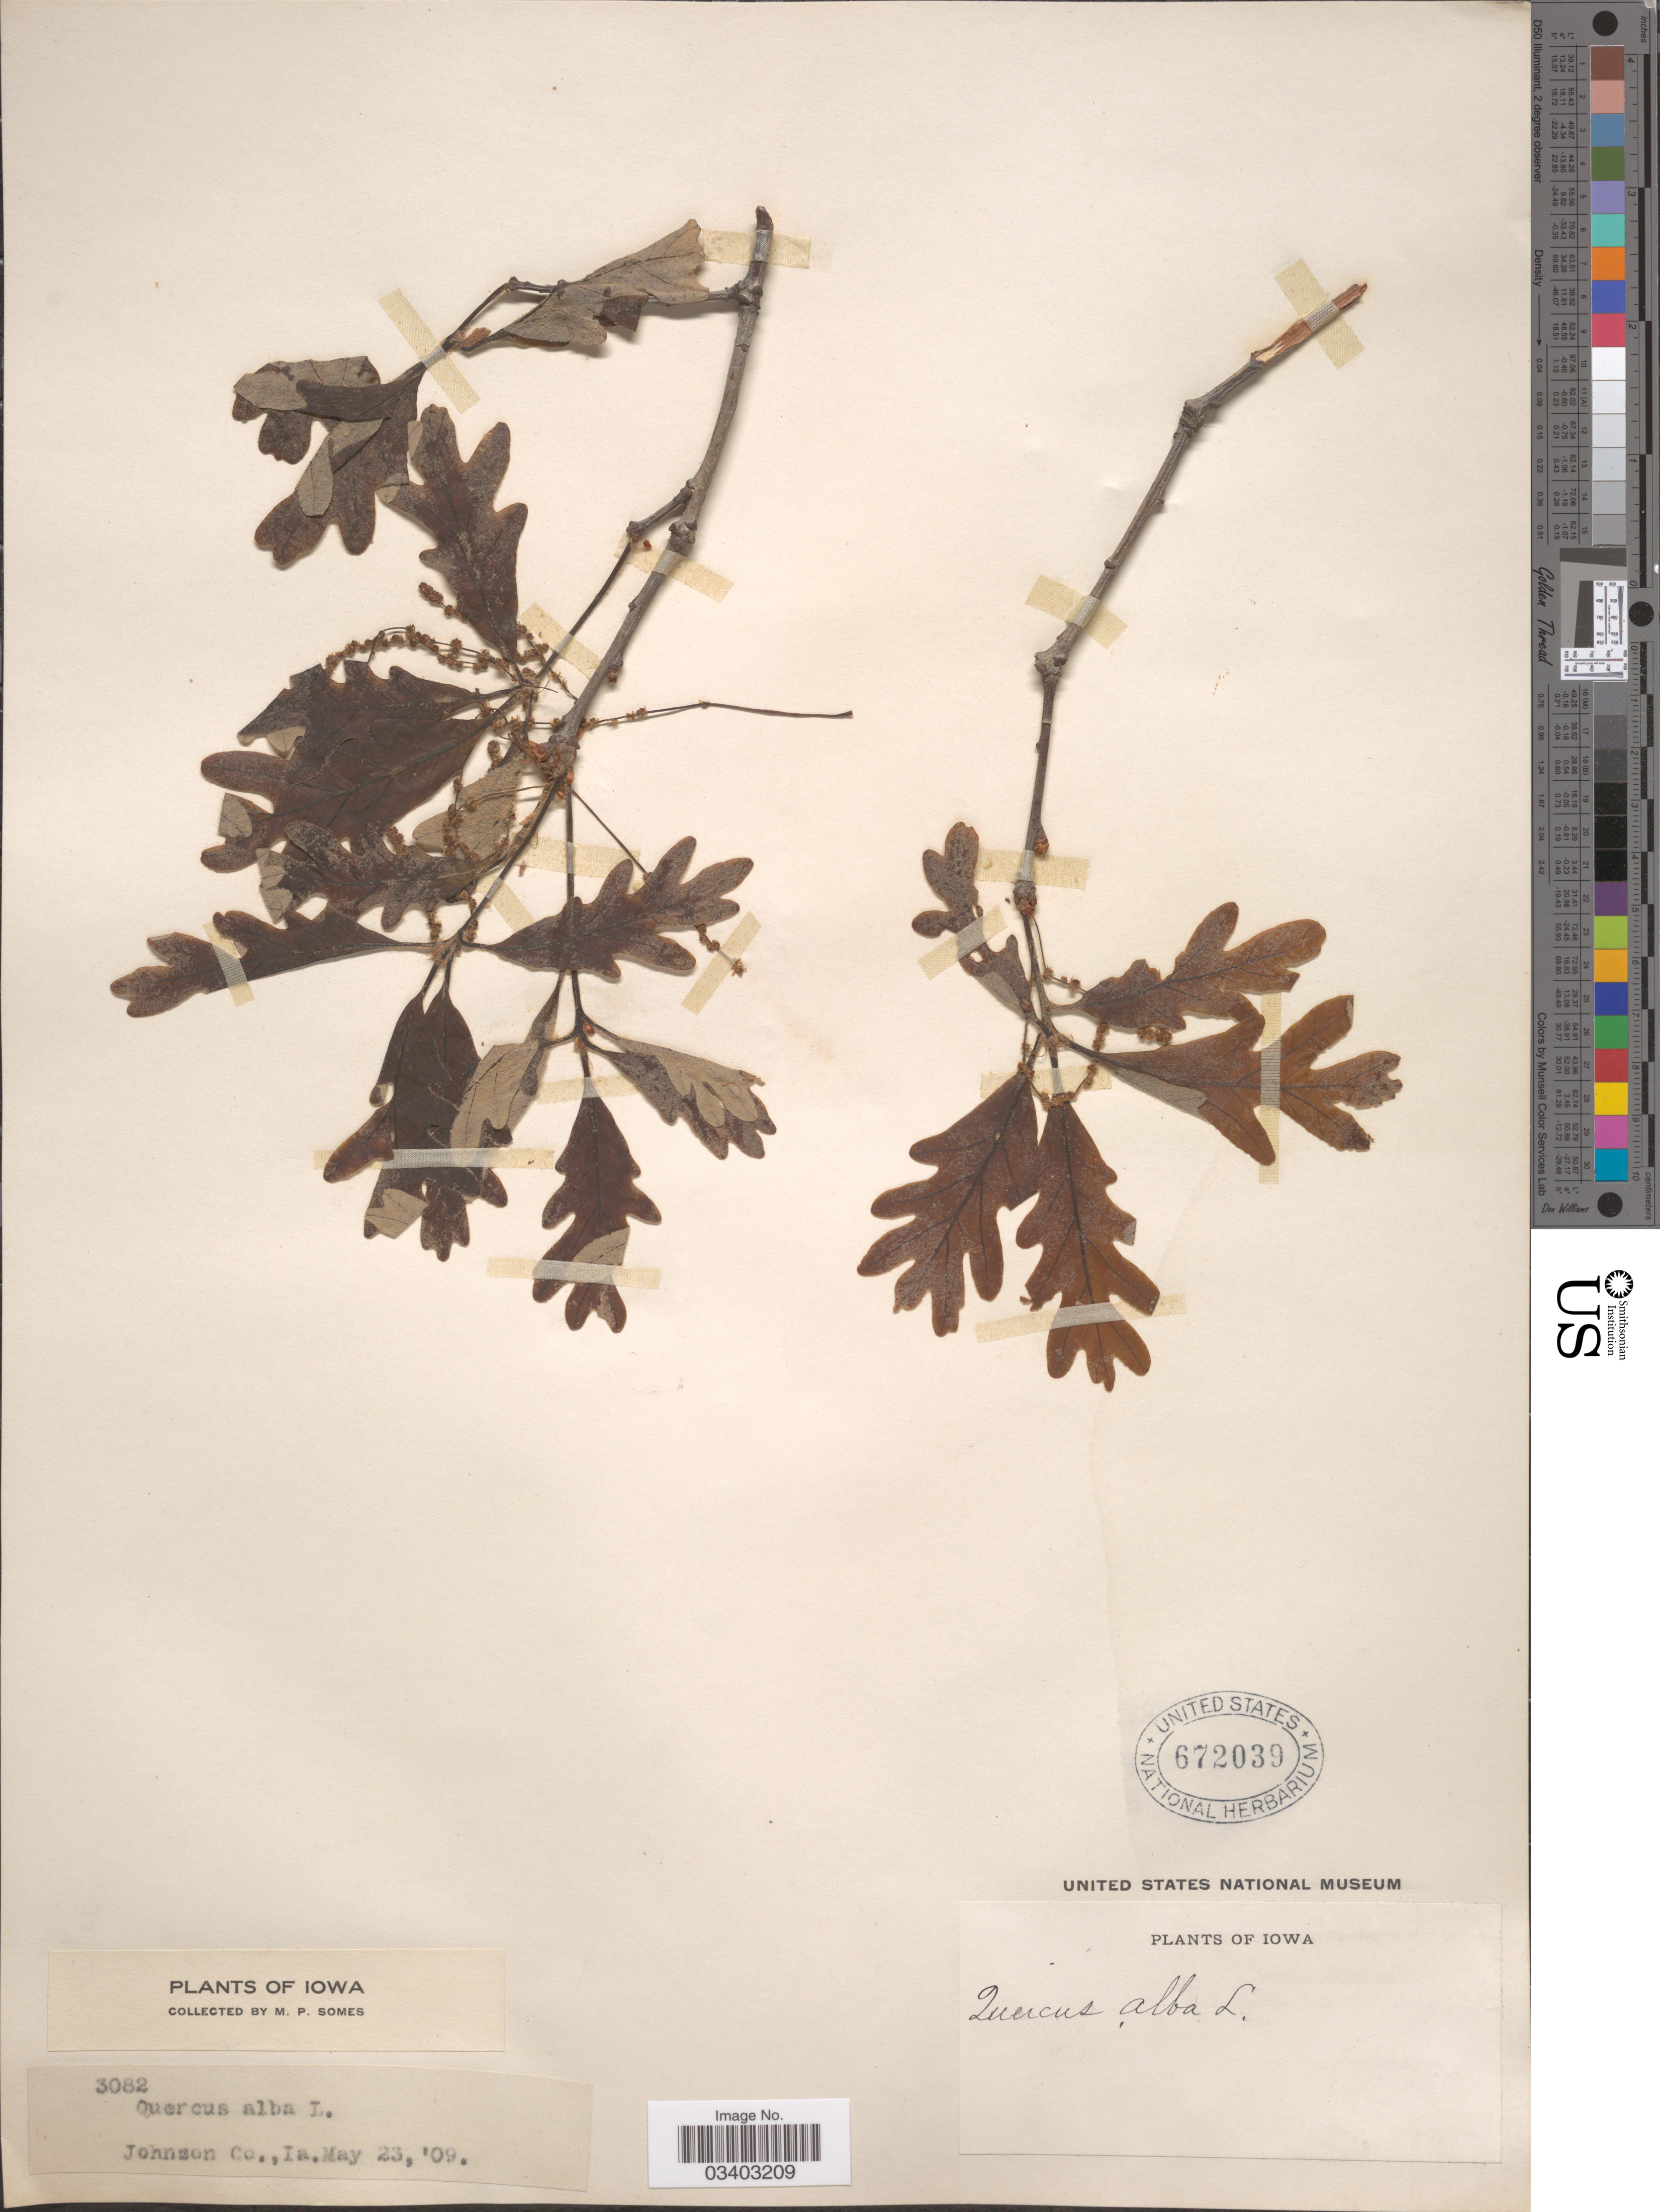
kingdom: Plantae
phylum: Tracheophyta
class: Magnoliopsida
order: Fagales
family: Fagaceae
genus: Quercus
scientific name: Quercus alba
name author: L.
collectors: M. Somes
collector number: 3082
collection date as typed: Transcribed d/m/y: 25/5/9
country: United States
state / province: Iowa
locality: Johnson Co.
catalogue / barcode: US 672039